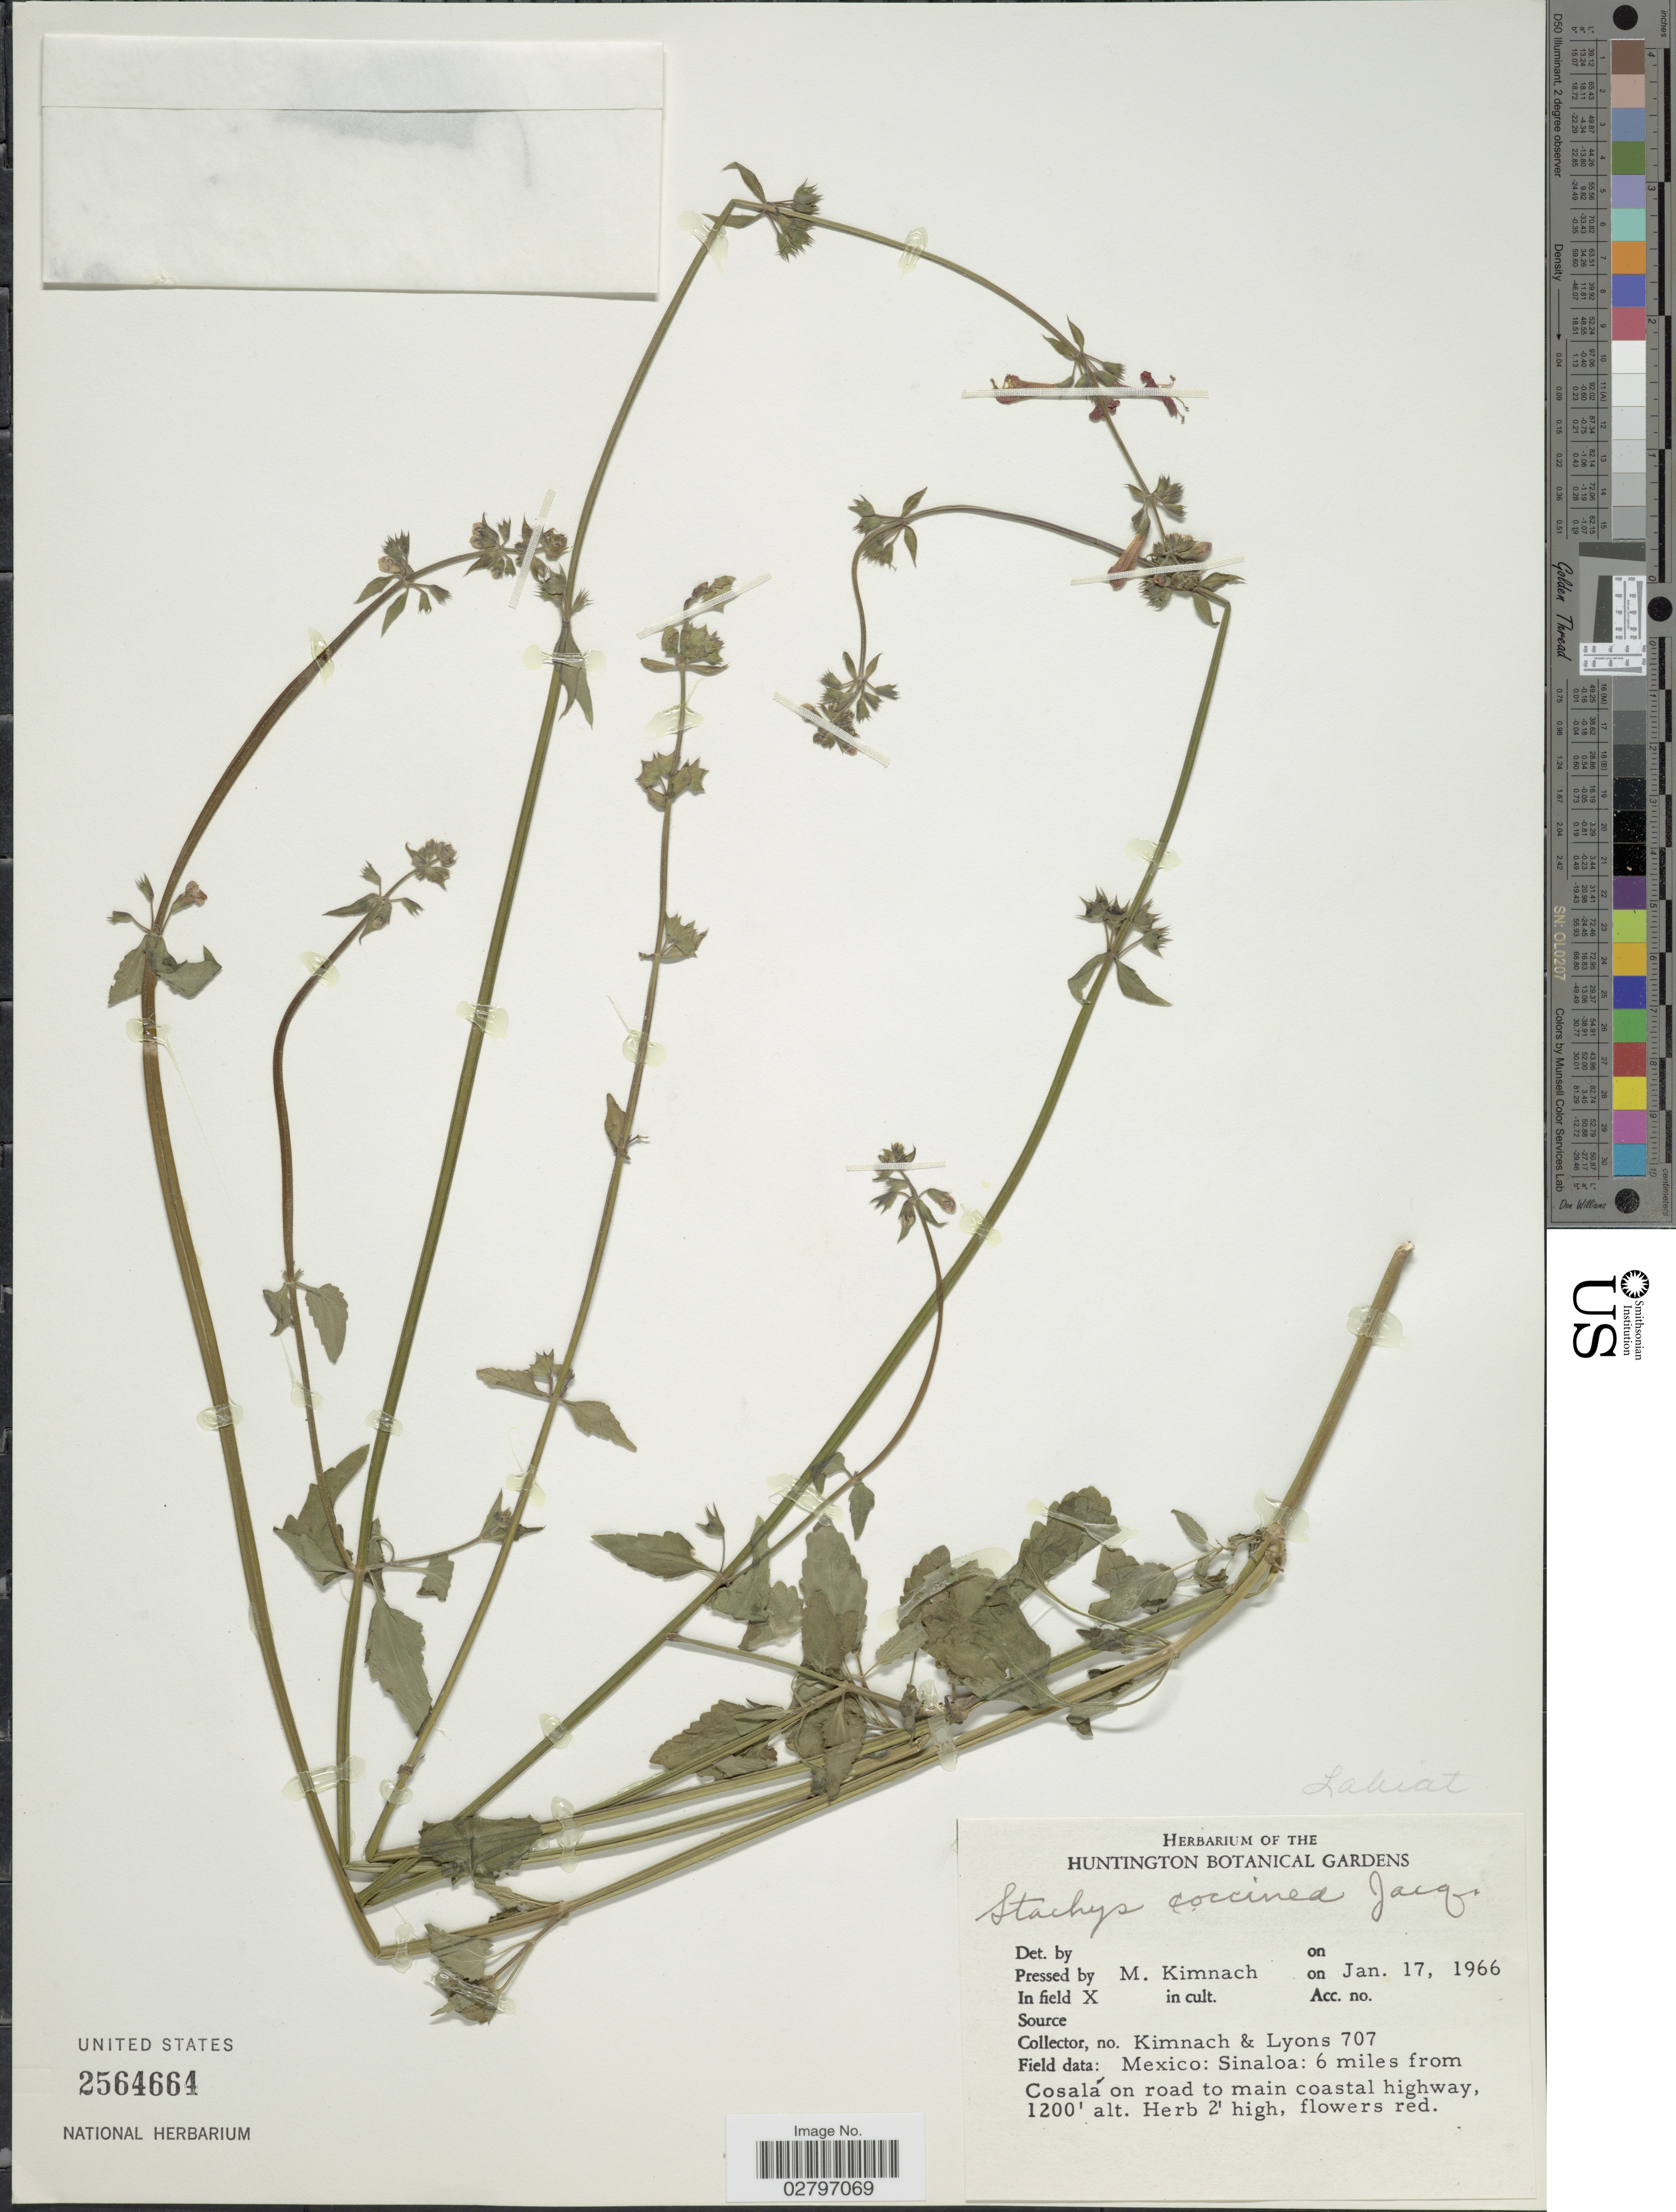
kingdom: Plantae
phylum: Tracheophyta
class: Magnoliopsida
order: Lamiales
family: Lamiaceae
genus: Stachys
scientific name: Stachys coccinea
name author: Ortega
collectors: -. Kimnach & Lyons, --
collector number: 707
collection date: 1966-01-17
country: Mexico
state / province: Sinaloa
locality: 6 miles from Cosalá on road to main coastal highway.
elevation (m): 366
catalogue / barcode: US 2564664